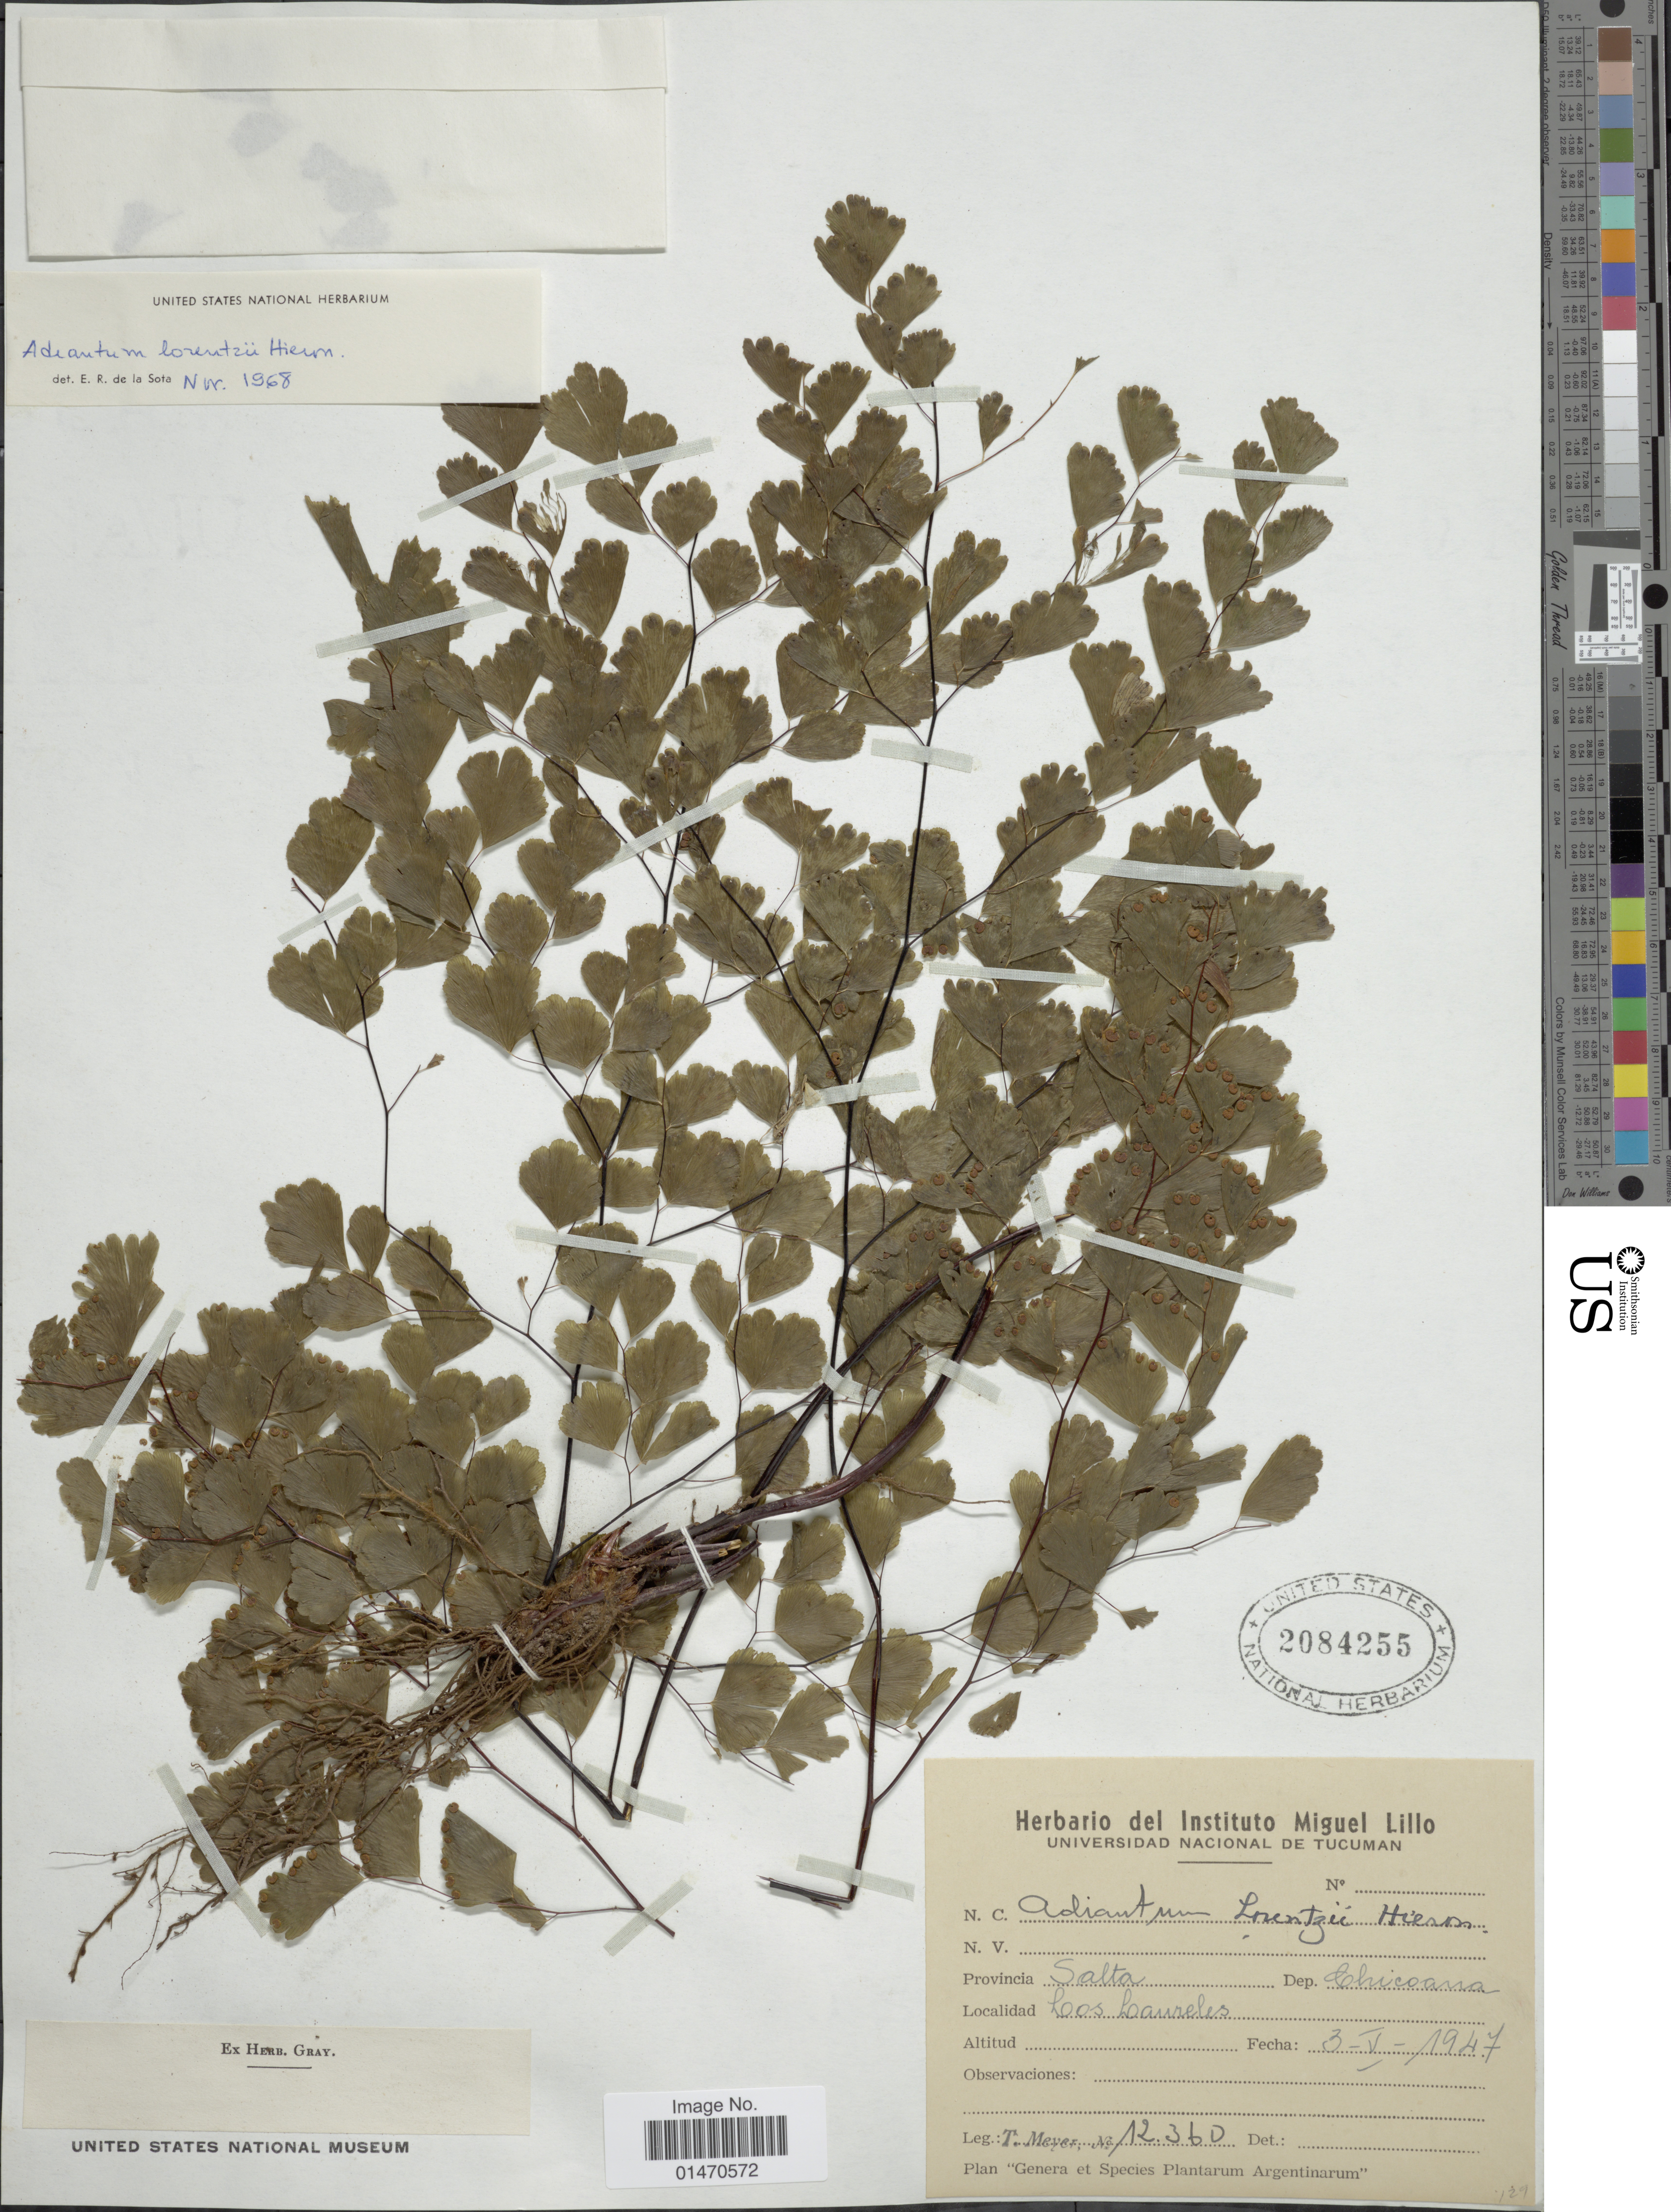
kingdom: Plantae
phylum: Tracheophyta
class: Polypodiopsida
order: Polypodiales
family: Pteridaceae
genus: Adiantum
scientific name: Adiantum lorentzii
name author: Hieron.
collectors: T. Meyer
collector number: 12360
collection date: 1947-05-03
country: Argentina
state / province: Salta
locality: Provincia Salta, Dep. Chicoana, Los Laureles.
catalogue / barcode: US 2084255